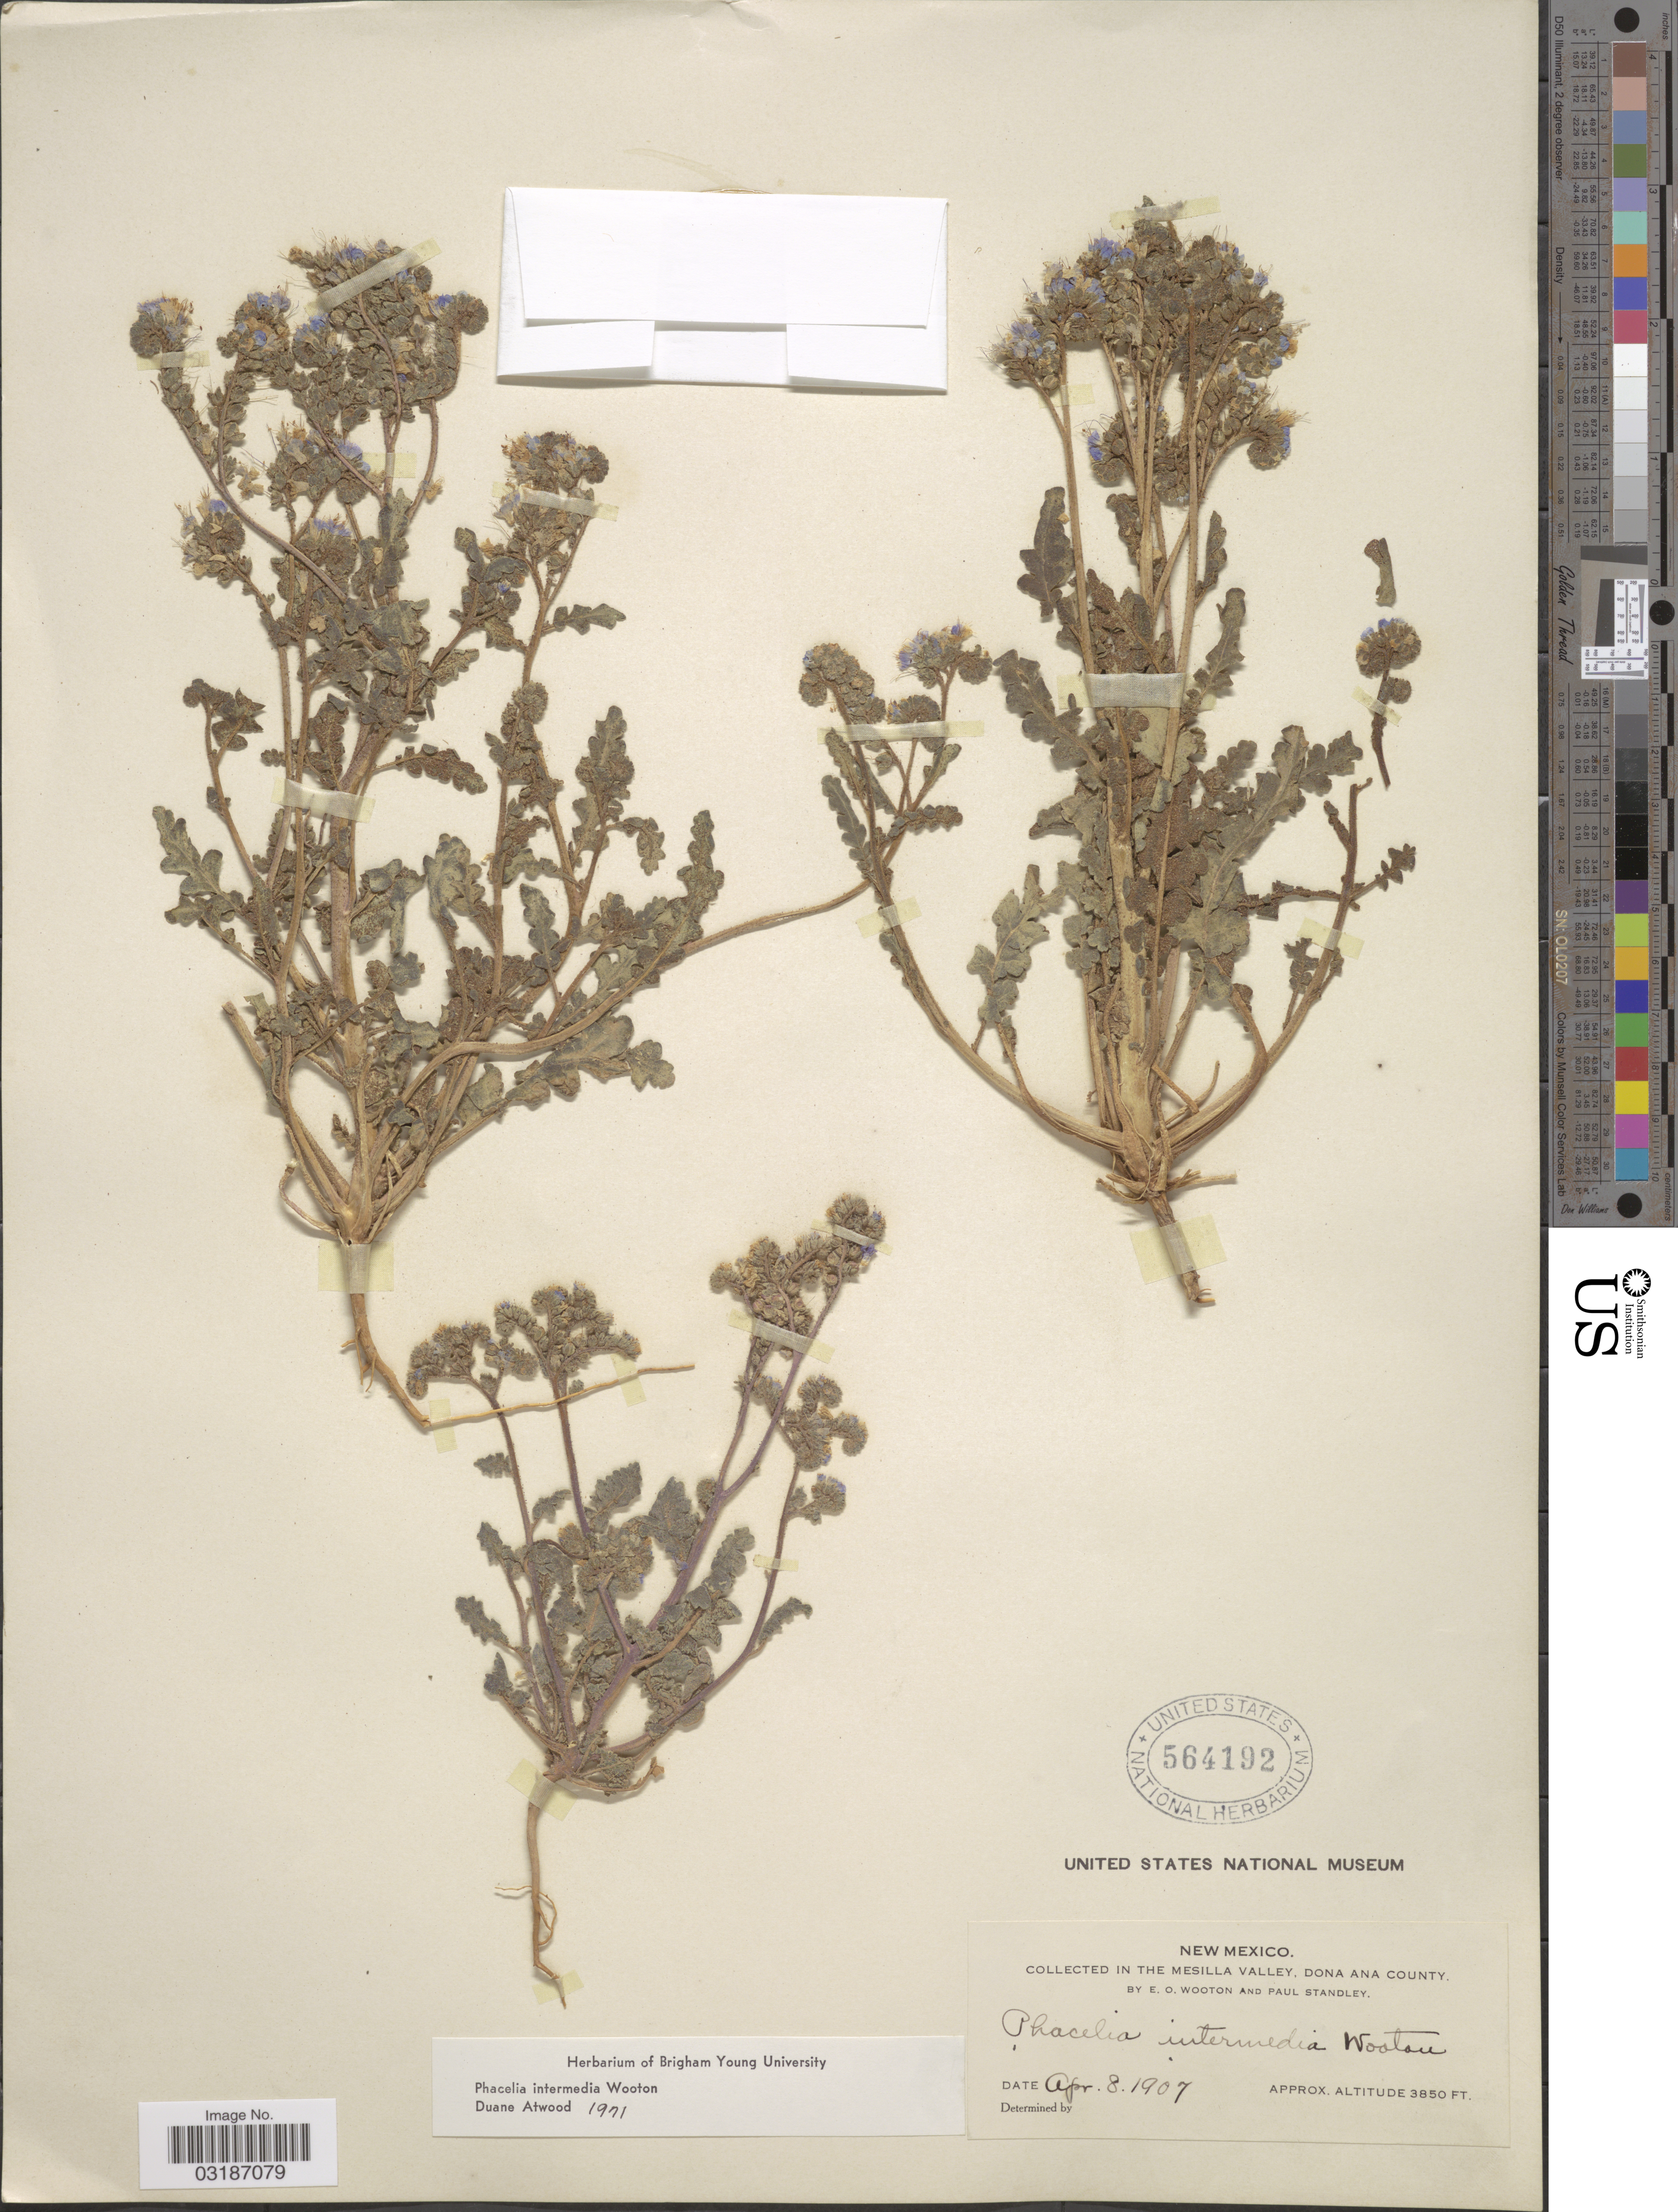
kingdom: Plantae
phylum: Tracheophyta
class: Magnoliopsida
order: Boraginales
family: Hydrophyllaceae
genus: Phacelia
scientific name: Phacelia intermedia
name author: Wooton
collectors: E. O. Wooton & P. C. Standley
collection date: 1907-04-03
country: United States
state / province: New Mexico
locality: In the Mesilla Valley, Dona Ana County.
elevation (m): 1173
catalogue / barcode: US 564192